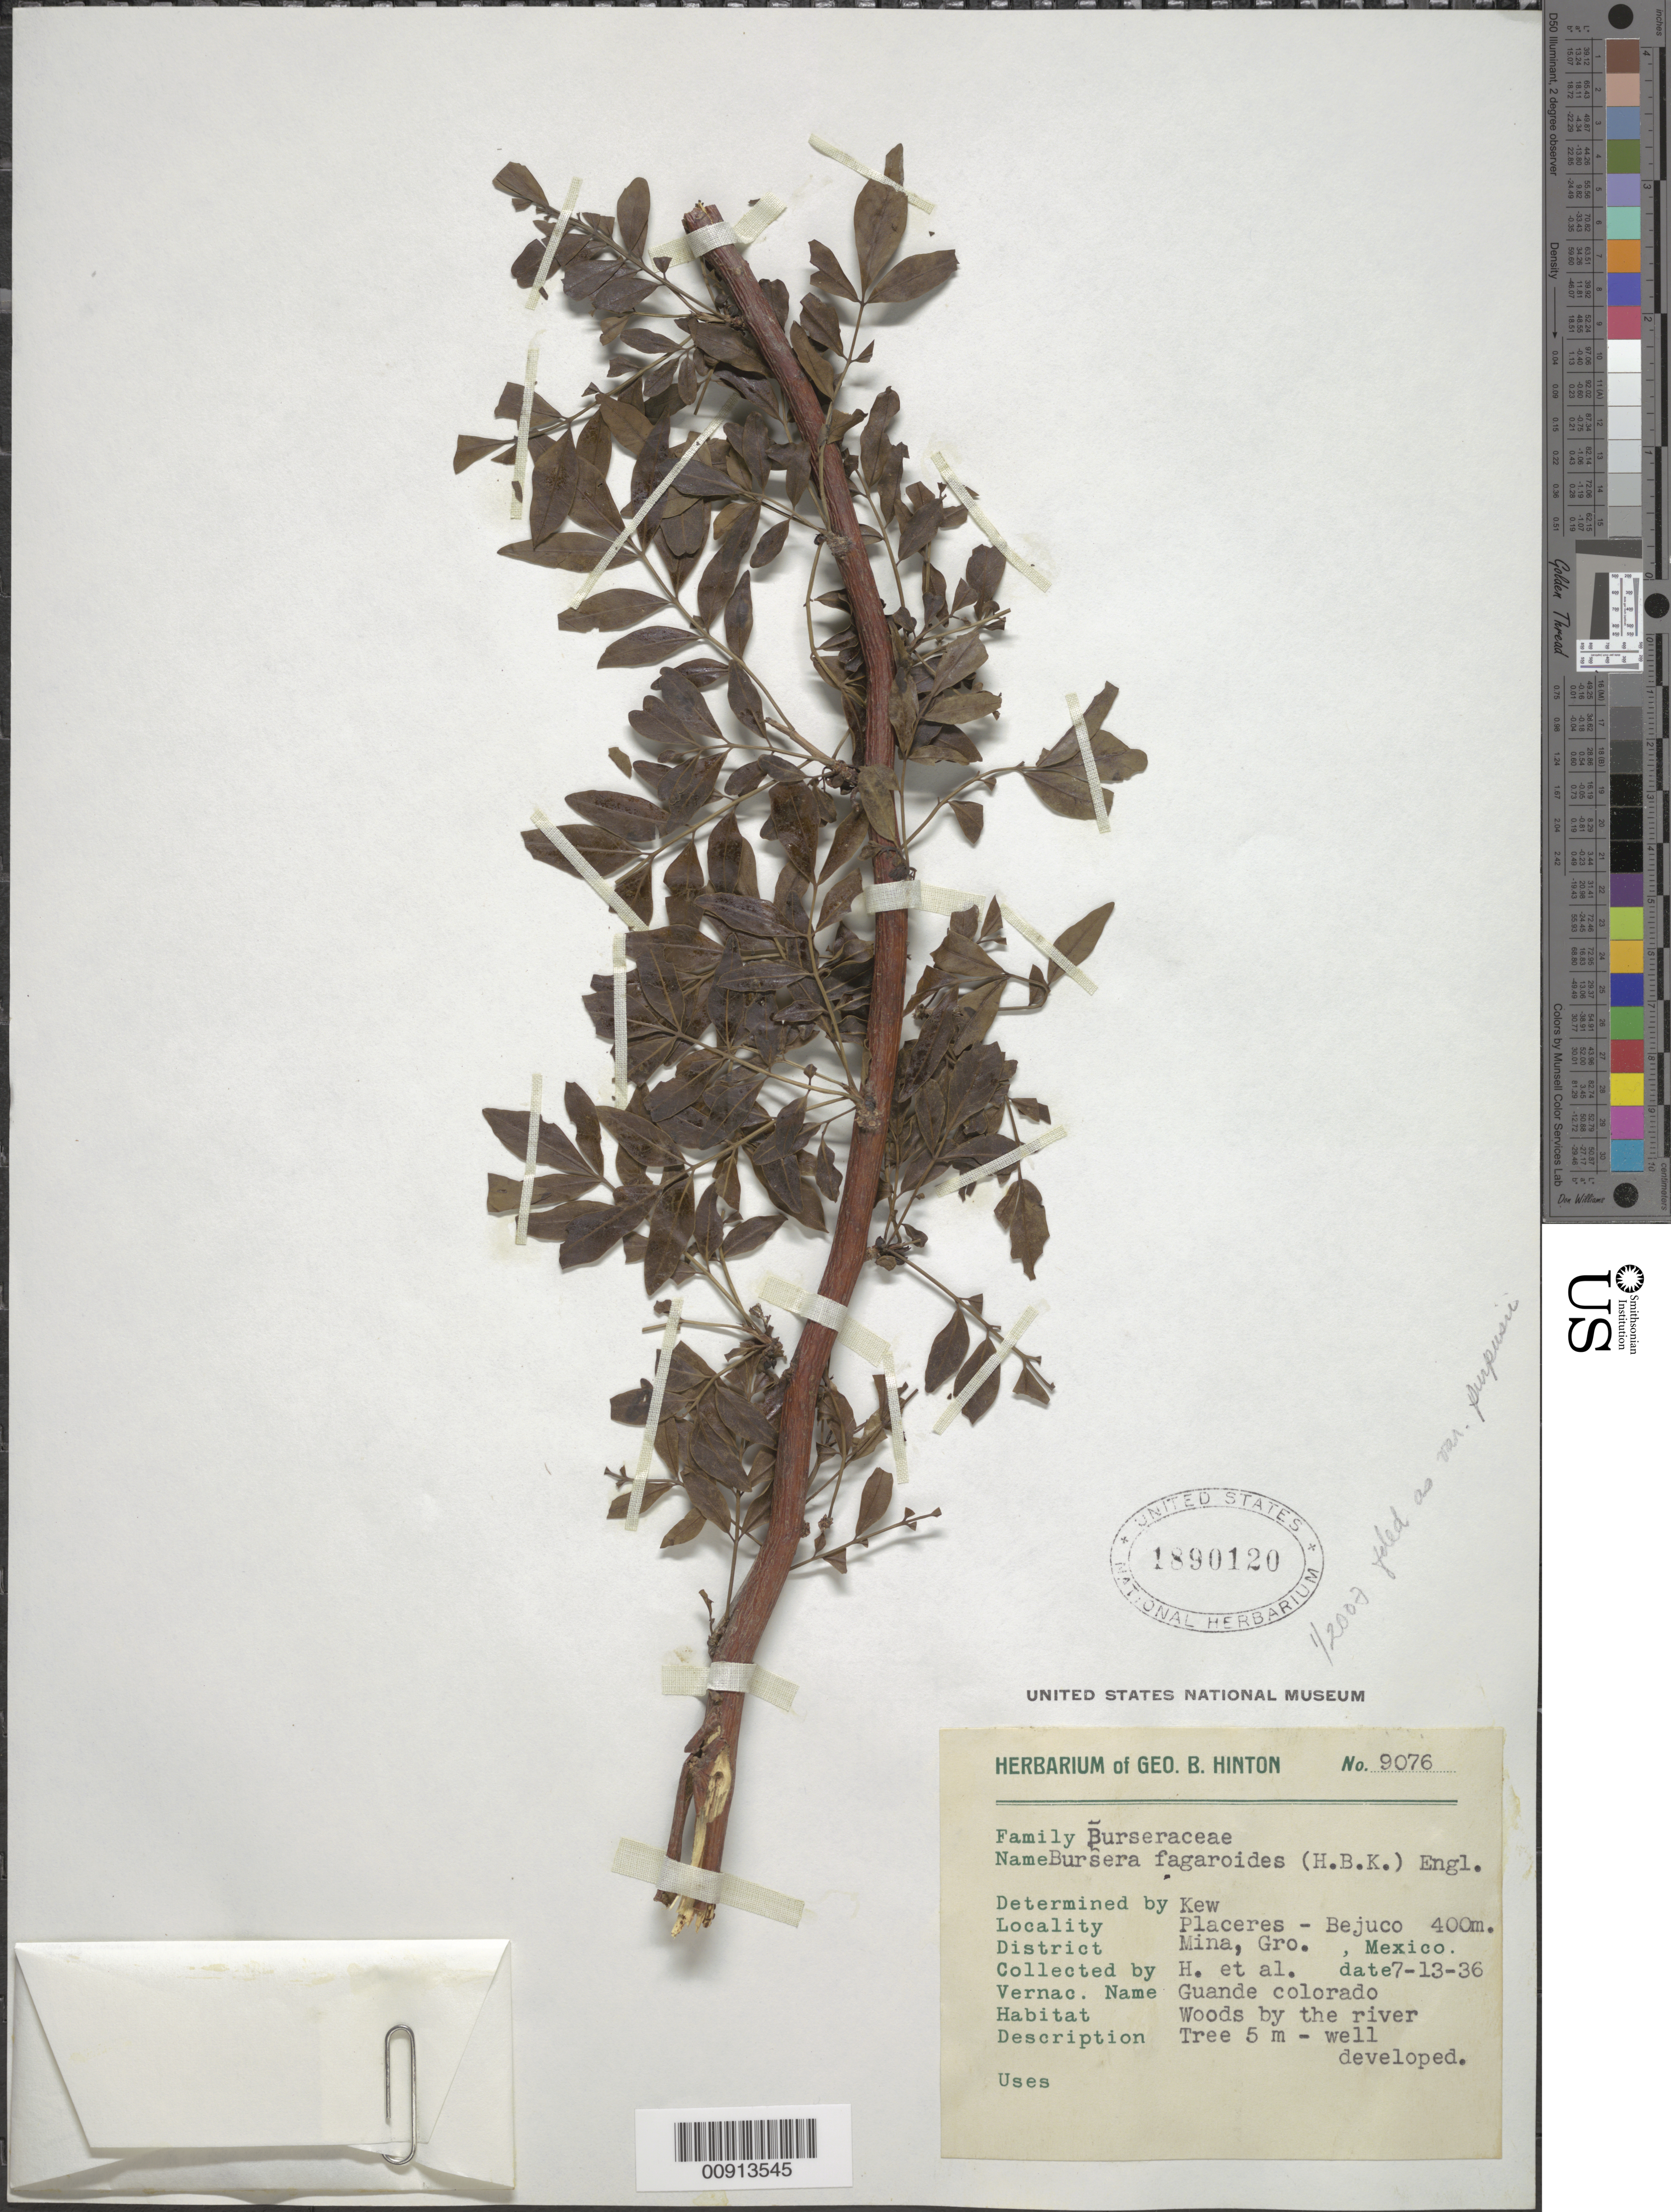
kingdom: Plantae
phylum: Tracheophyta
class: Magnoliopsida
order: Sapindales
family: Burseraceae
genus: Bursera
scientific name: Bursera fagaroides var. purpusii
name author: (Brandegee) McVaugh & Rzed.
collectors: G. B. Hinton & et al.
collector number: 9076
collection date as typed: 13 Jul 1936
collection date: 1936-07-13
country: Mexico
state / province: Guerrero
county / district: Mina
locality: Placeres - Bejuco, District Mina, Guerrero.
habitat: Woods by the river.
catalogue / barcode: US 1890120